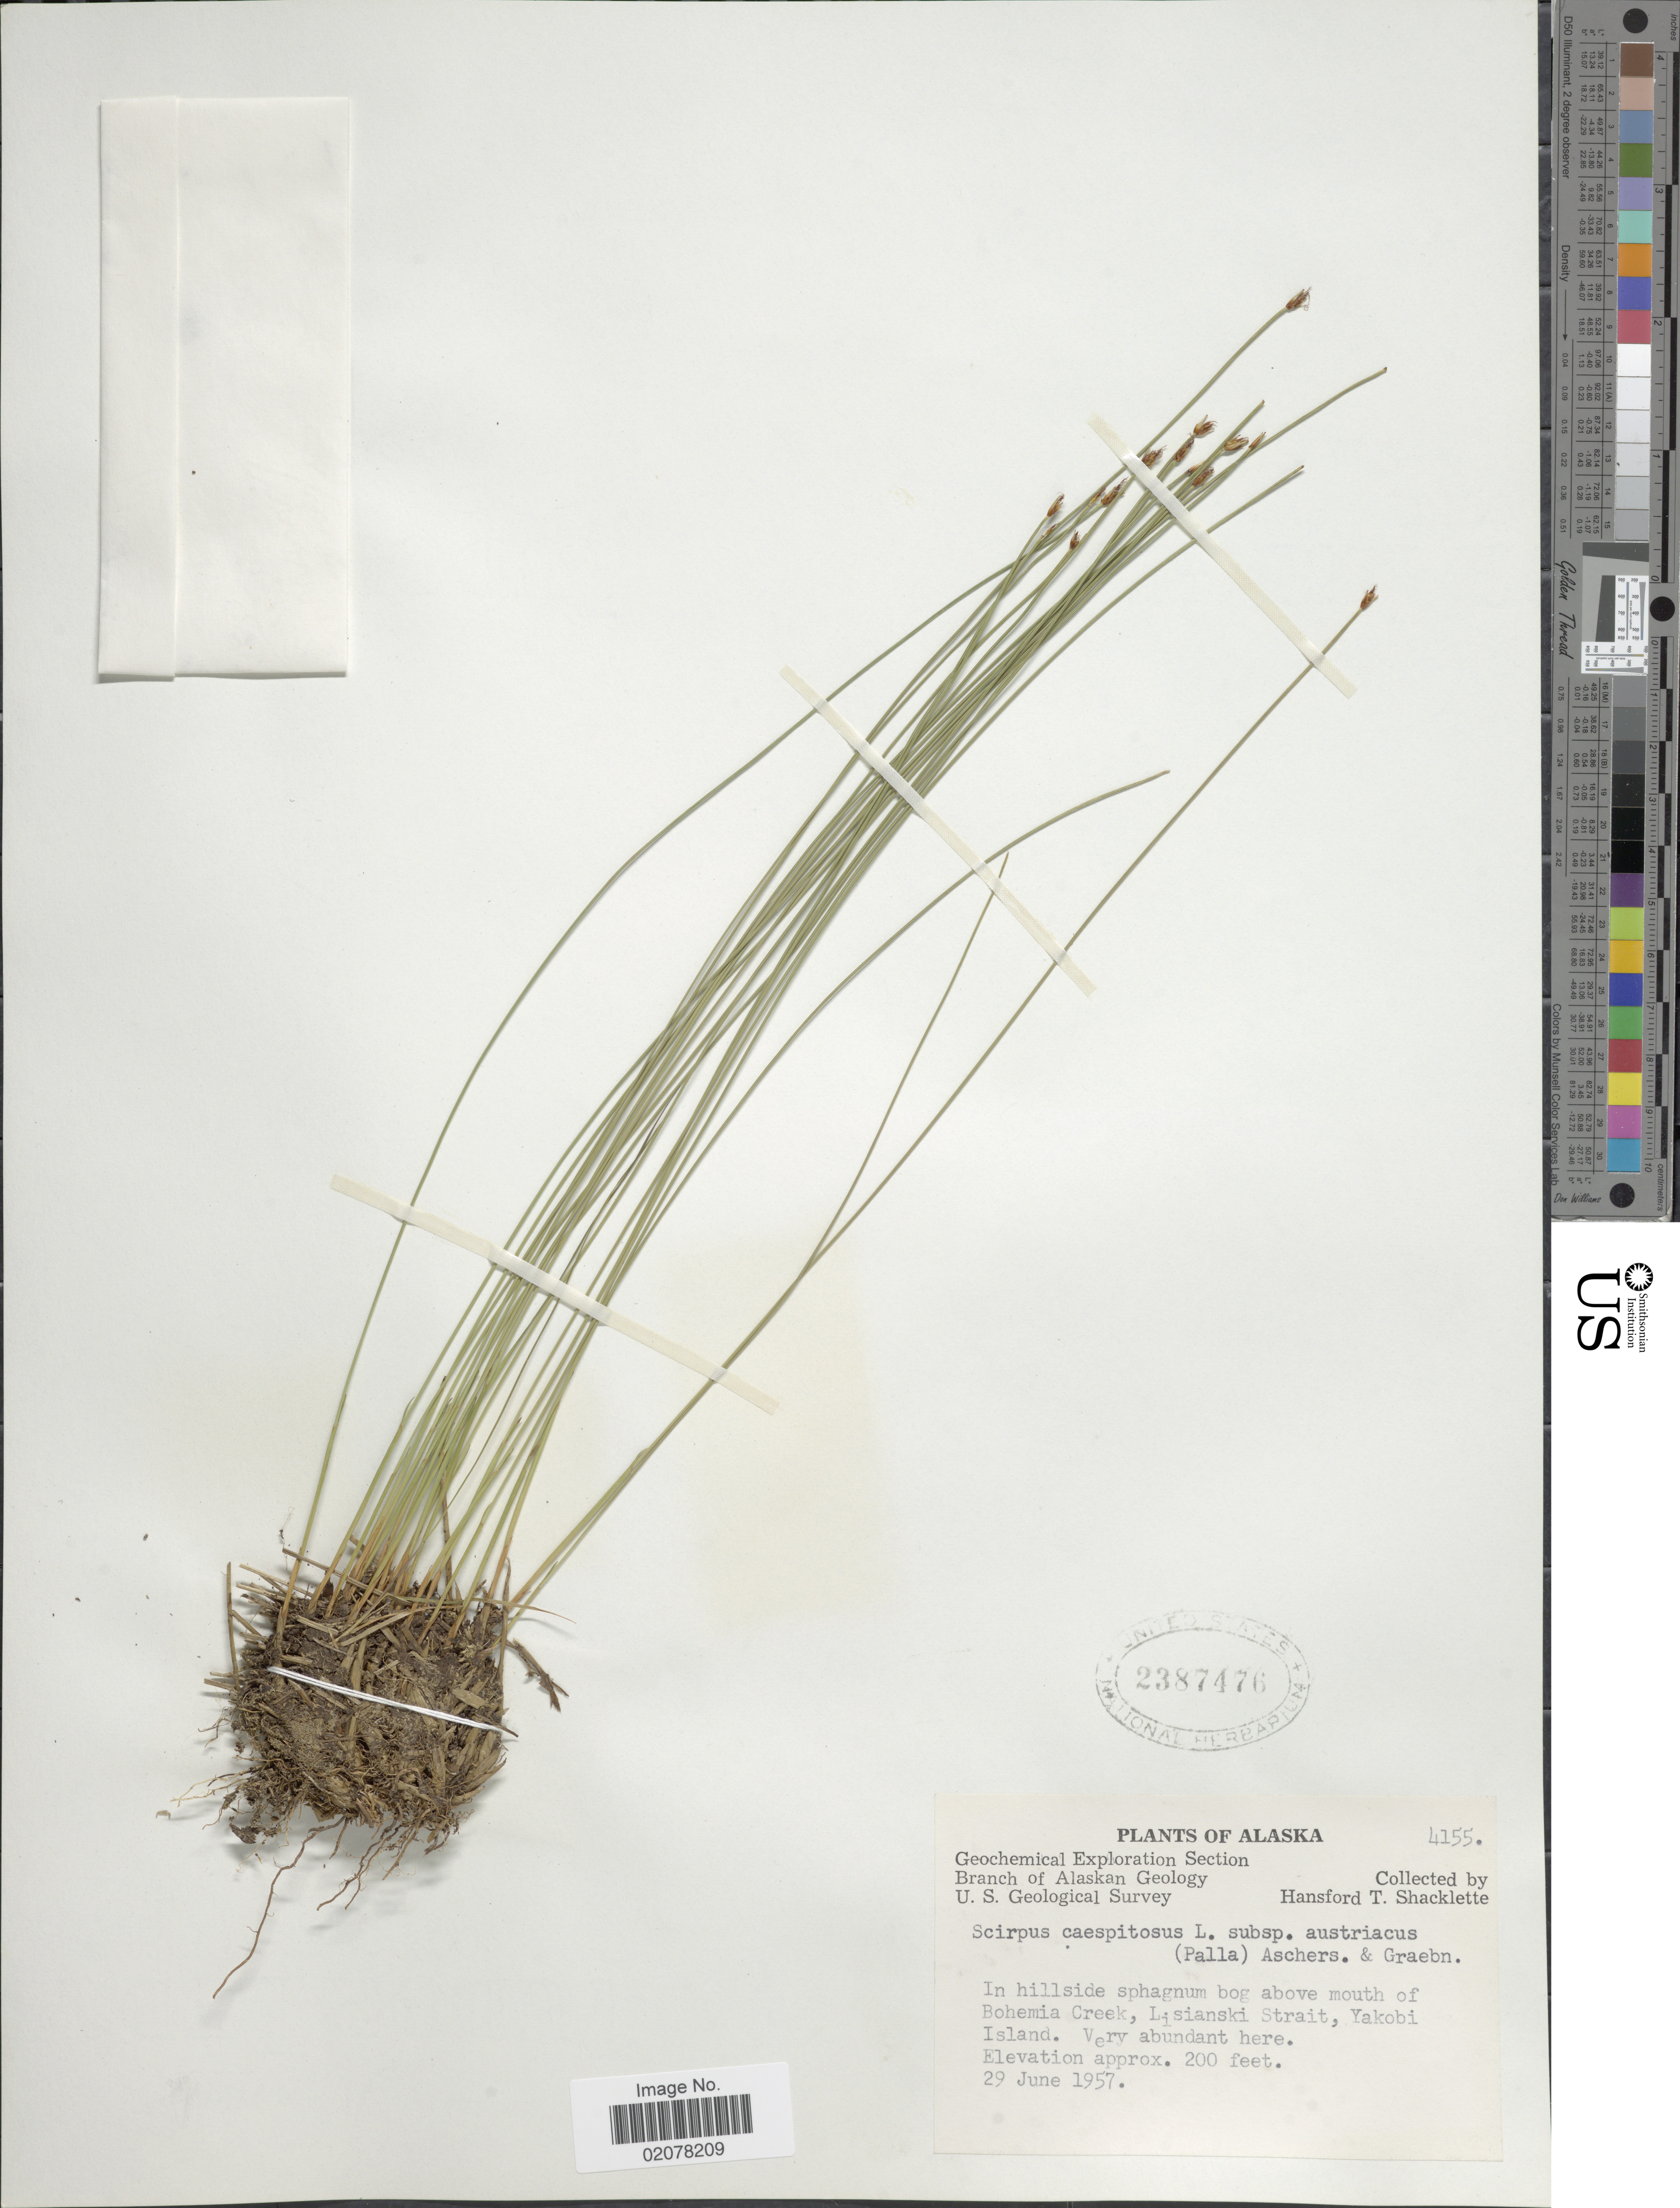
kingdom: Plantae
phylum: Tracheophyta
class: Liliopsida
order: Poales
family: Cyperaceae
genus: Trichophorum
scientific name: Trichophorum cespitosum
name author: (L.) Hartm.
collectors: H. Shacklette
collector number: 4155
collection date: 1957-06-29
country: United States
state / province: Alaska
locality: In hillside sphagnum bog above mouth of Bohemia Creek, Lisianski Strait, Yakobi Island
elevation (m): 61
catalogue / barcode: US 2387476